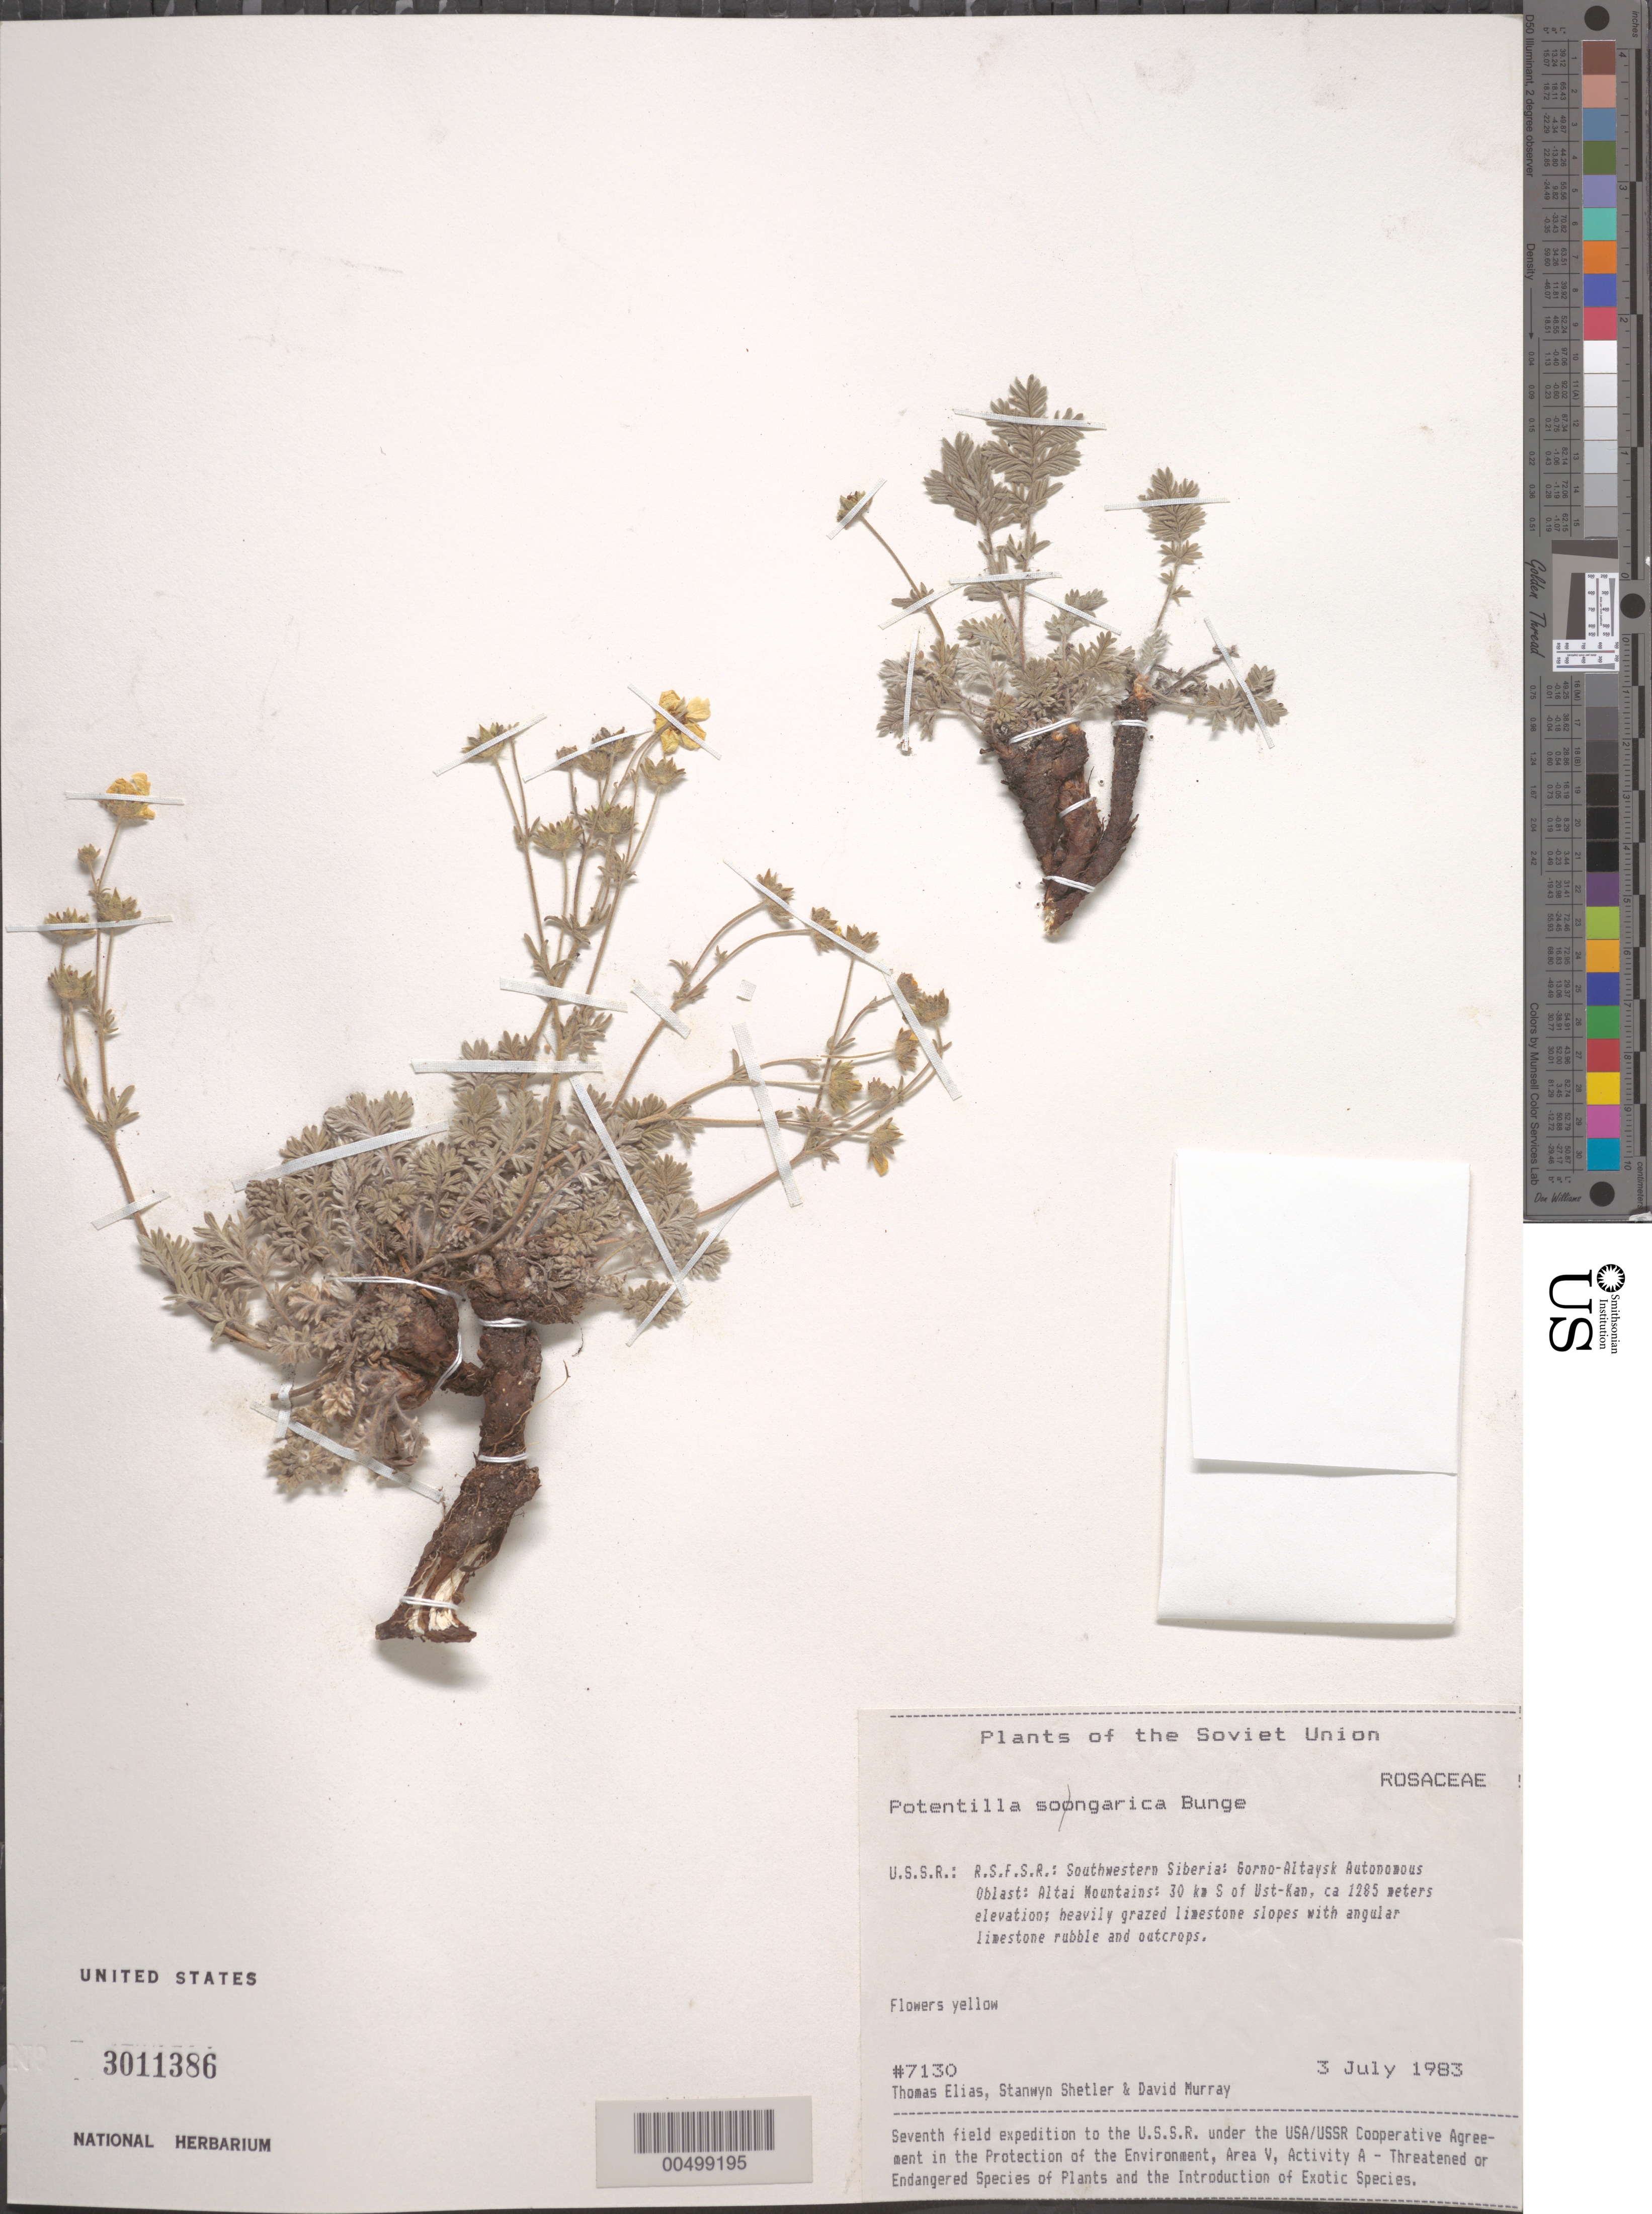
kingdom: Plantae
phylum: Tracheophyta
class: Magnoliopsida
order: Rosales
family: Rosaceae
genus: Potentilla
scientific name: Potentilla soongarica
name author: Bunge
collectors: T. Elias, S. Shetler & D. F. Murray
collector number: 7130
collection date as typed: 03 Jul 1983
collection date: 1983-07-03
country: Russian Federation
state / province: Altai Republic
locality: Altai Mountains, 30 km S of Ust-Kan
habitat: heavily grazed limestone slopes with angular limestone rubble and outcrops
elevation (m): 1285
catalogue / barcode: US 3011386